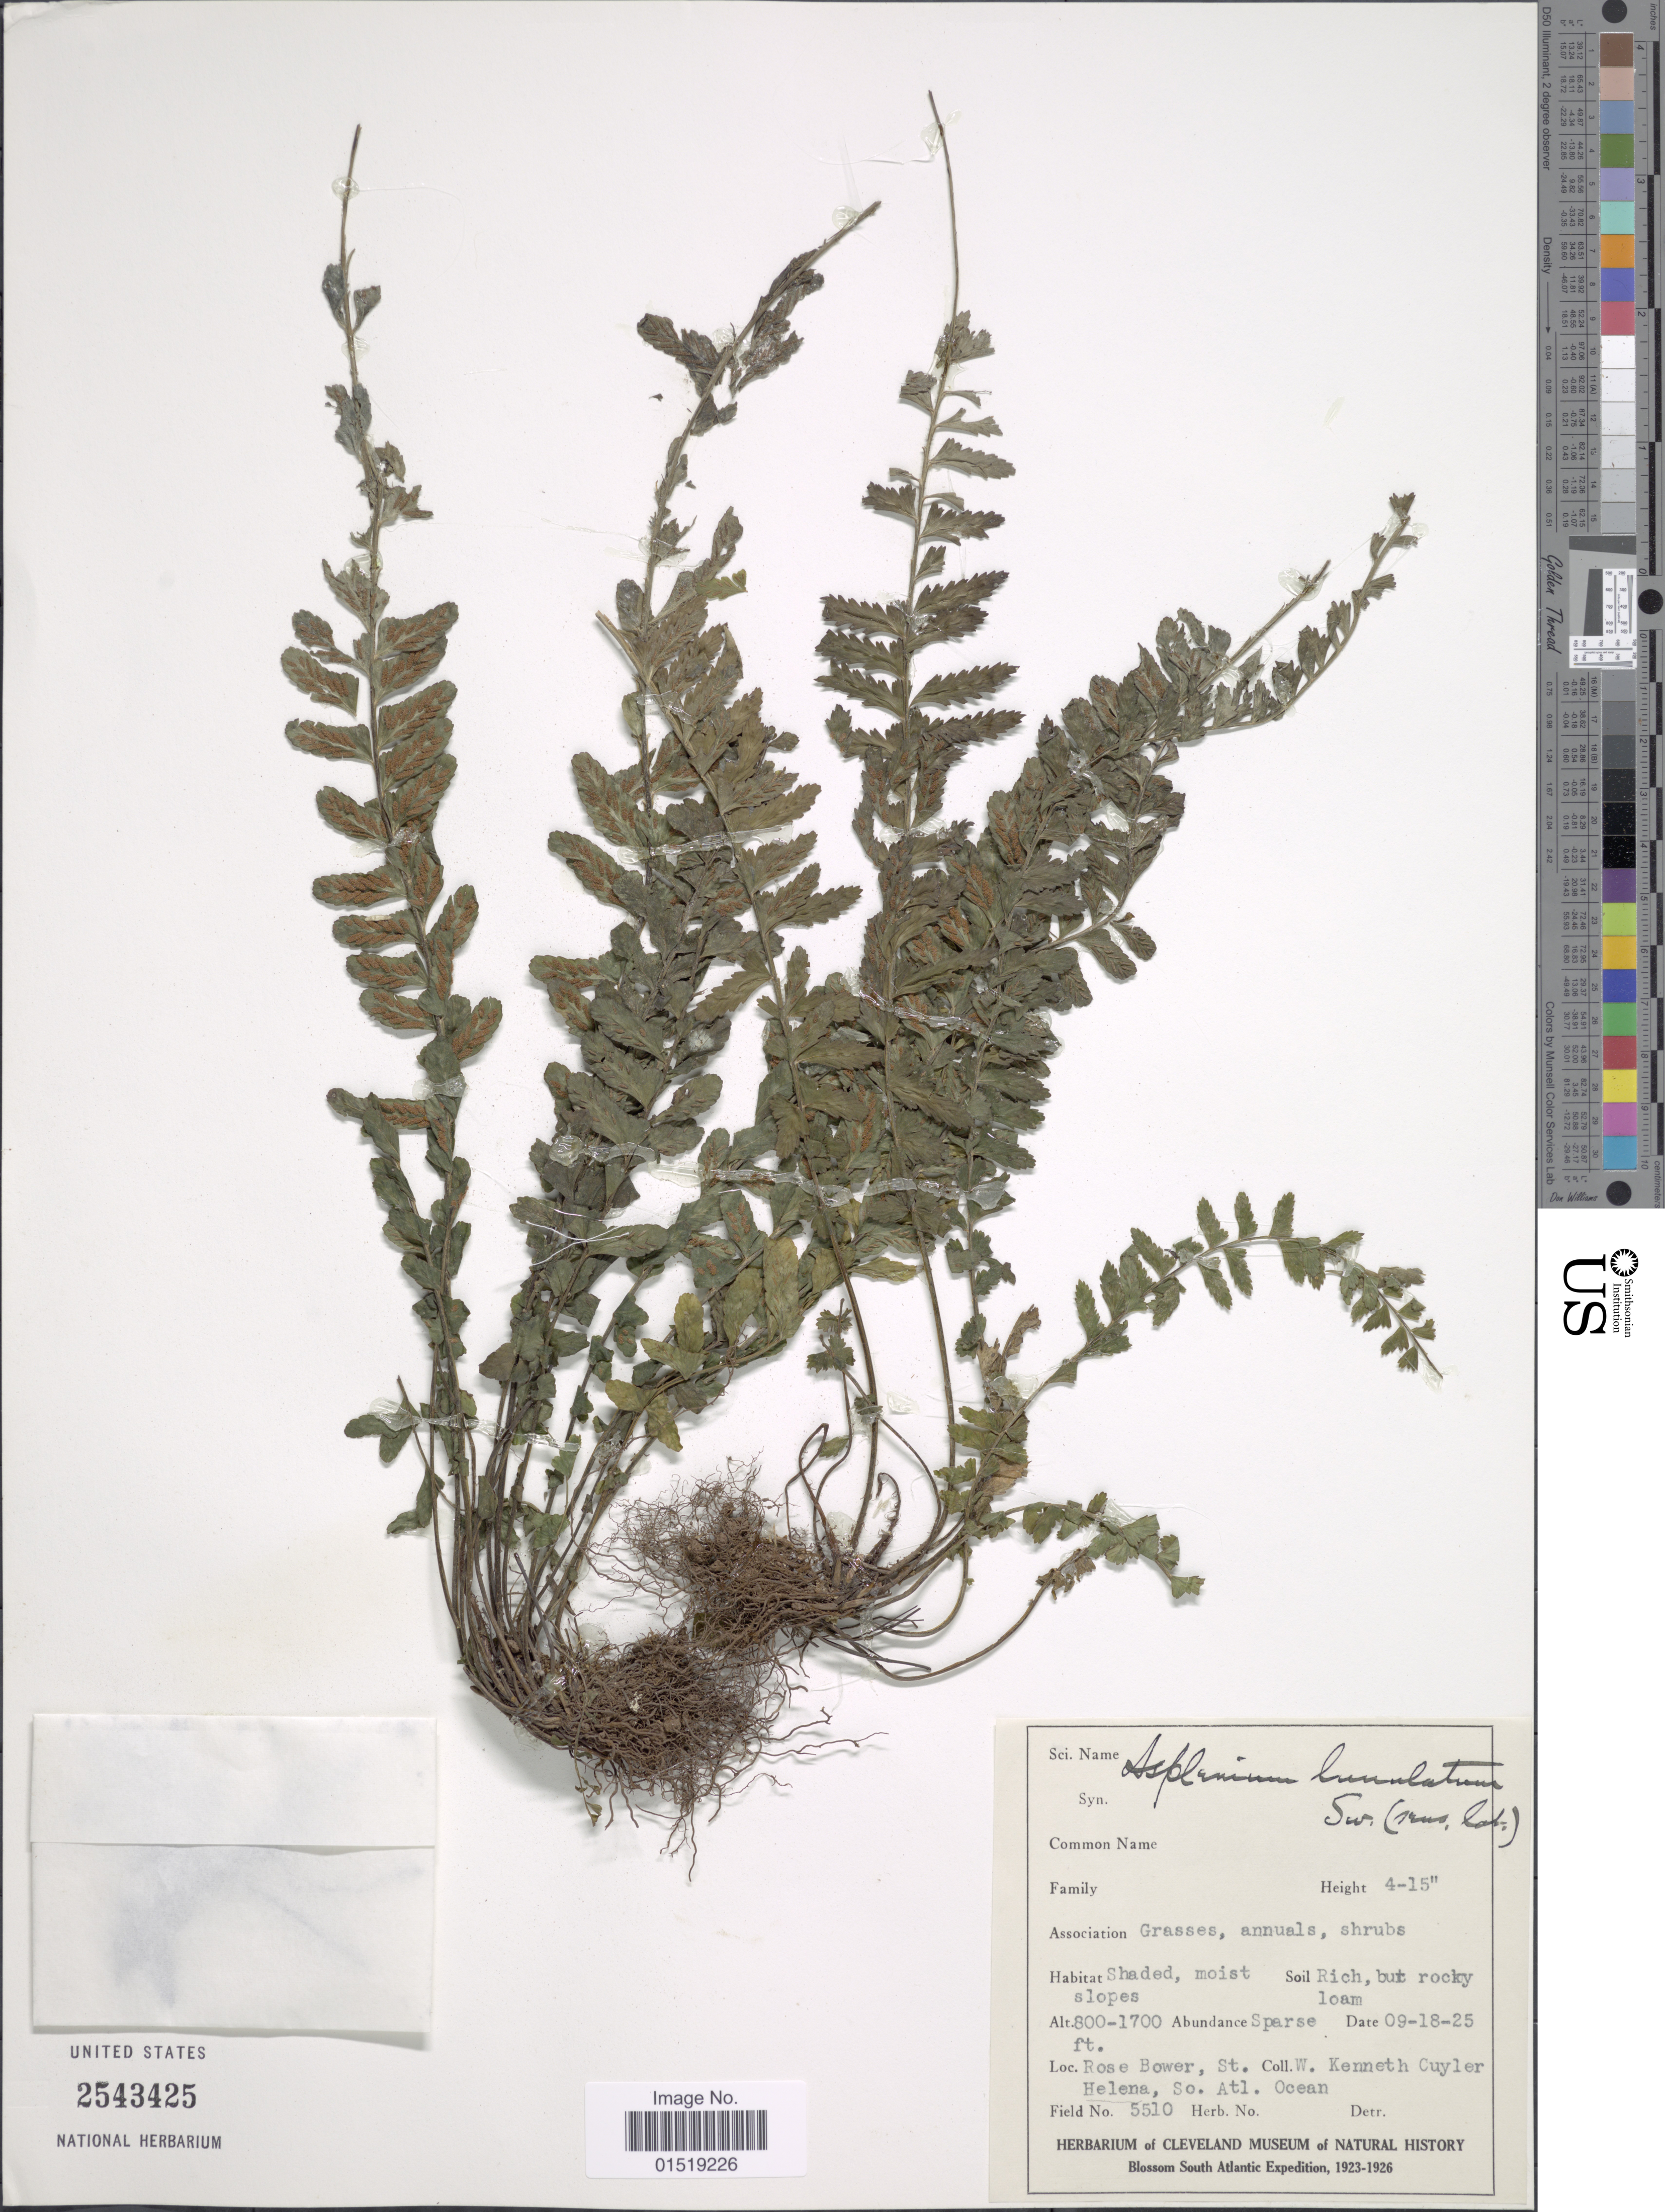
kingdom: Plantae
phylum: Tracheophyta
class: Polypodiopsida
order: Polypodiales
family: Aspleniaceae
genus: Asplenium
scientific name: Asplenium lunulatum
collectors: W. Cuyler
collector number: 5510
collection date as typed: Transcribed d/m/y: 18/9/25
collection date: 1925-09-18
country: St. Helena Islands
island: St. Helena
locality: Rose Bower, St. Helena, Southern Atlantic Ocean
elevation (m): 244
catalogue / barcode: US 2543425